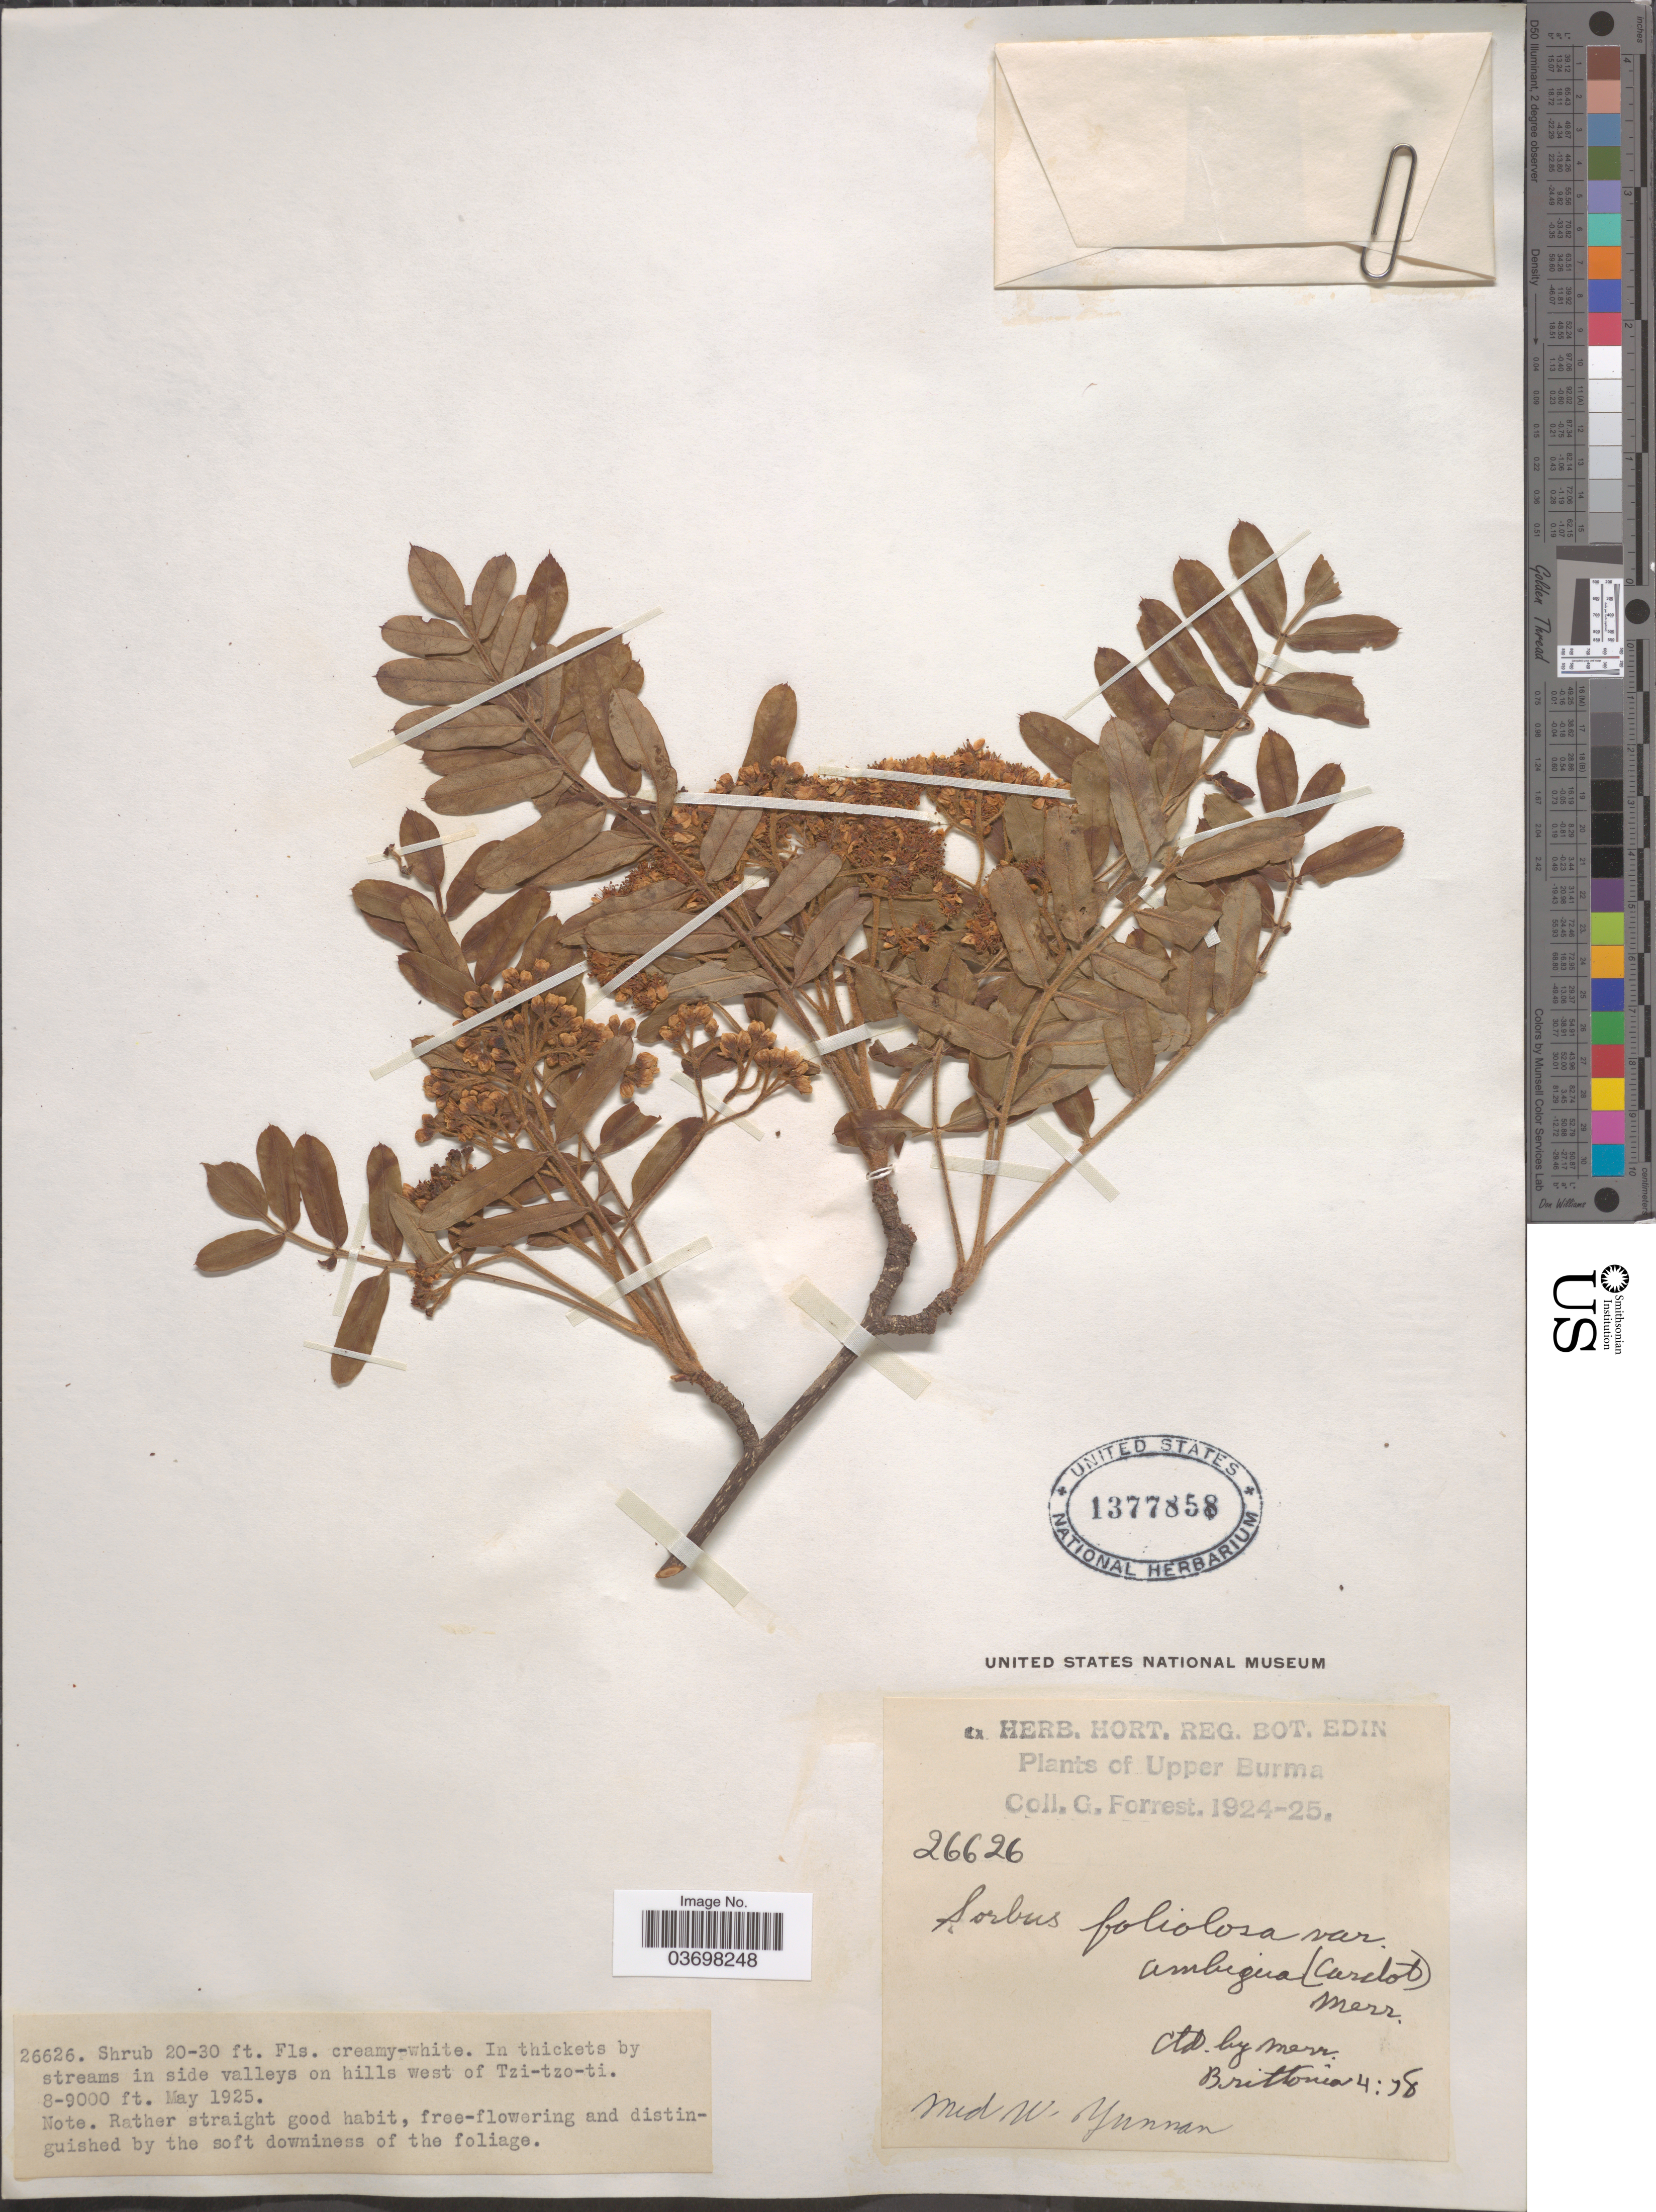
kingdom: Plantae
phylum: Tracheophyta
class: Magnoliopsida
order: Rosales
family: Rosaceae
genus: Sorbus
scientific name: Sorbus foliolosa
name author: (Wall.) Spach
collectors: G. Forrest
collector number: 26626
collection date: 1925-05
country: China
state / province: Yunnan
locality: Upper Burma. Med W. Yunnan. In thickets by streams in side valleys on hills west of Tzi-tzo-ti.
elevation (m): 2438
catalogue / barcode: US 1377858